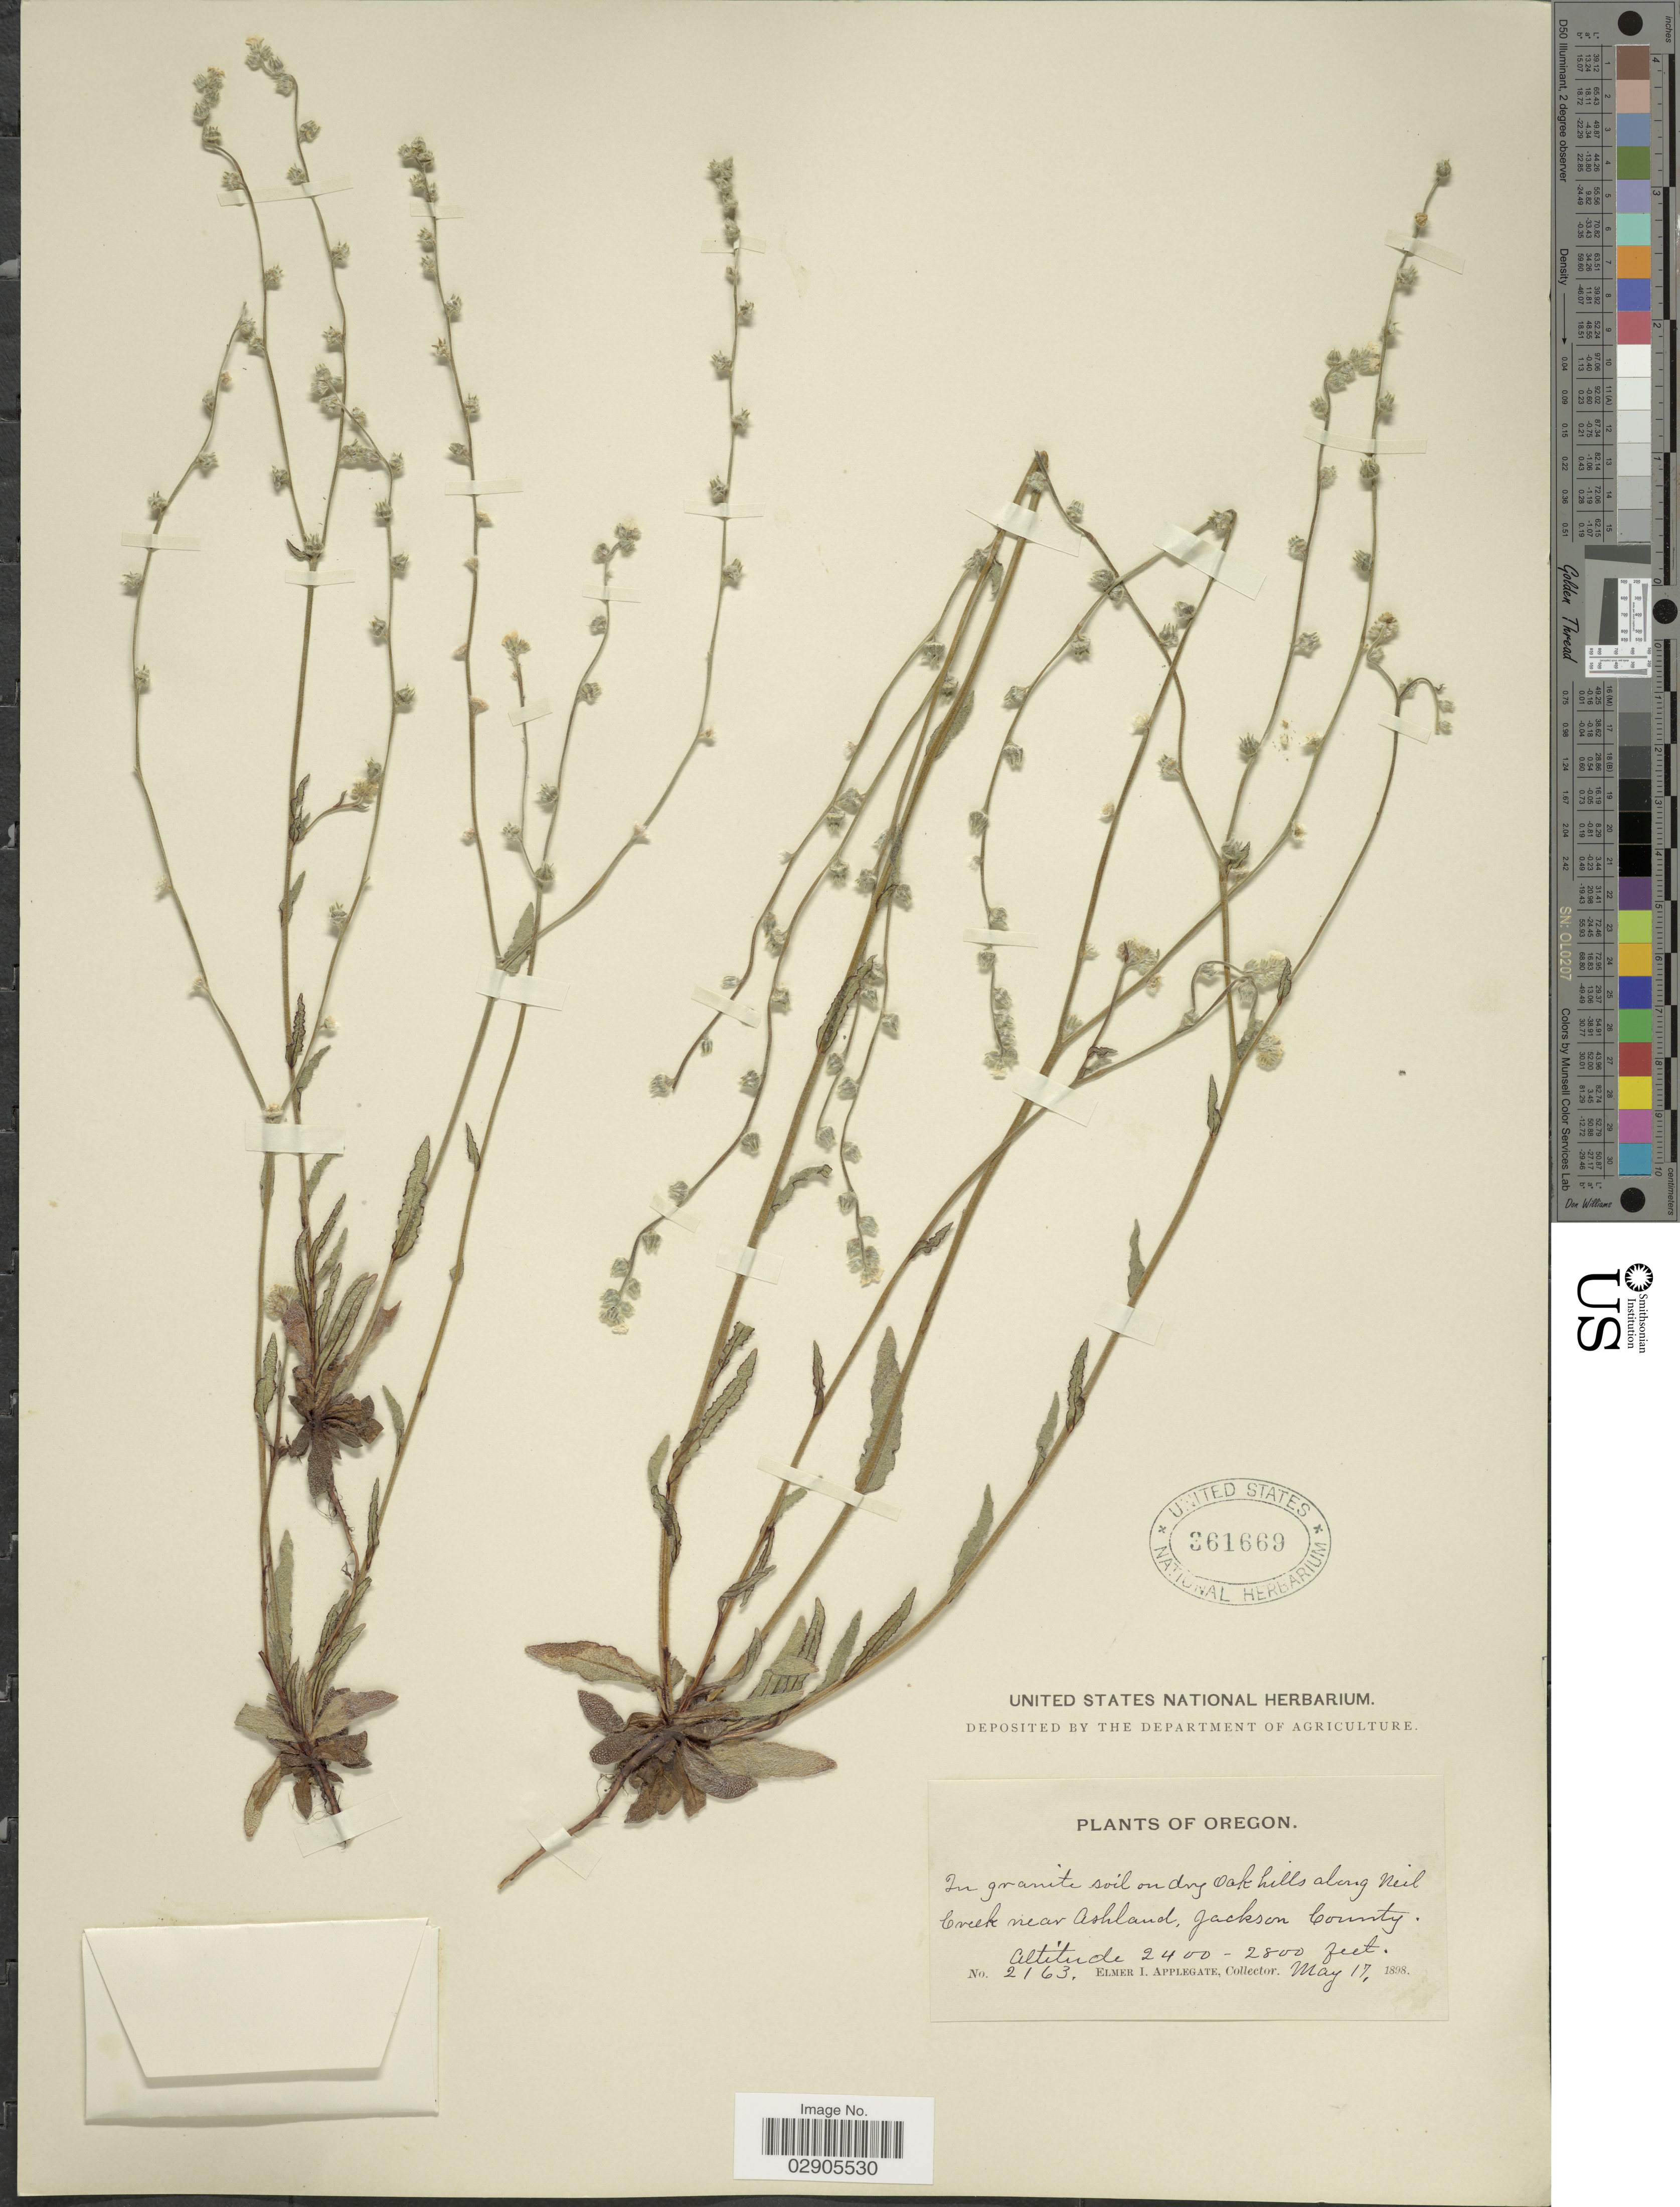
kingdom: Plantae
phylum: Tracheophyta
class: Magnoliopsida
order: Boraginales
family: Boraginaceae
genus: Plagiobothrys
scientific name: Plagiobothrys campestris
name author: Greene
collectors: E. I. Applegate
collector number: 2163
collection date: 1898-05-17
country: United States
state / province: Oregon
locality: In granite soil on dry Oak hills along Neil Creek near Ashland, Jackson County.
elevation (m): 732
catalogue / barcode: US 361669